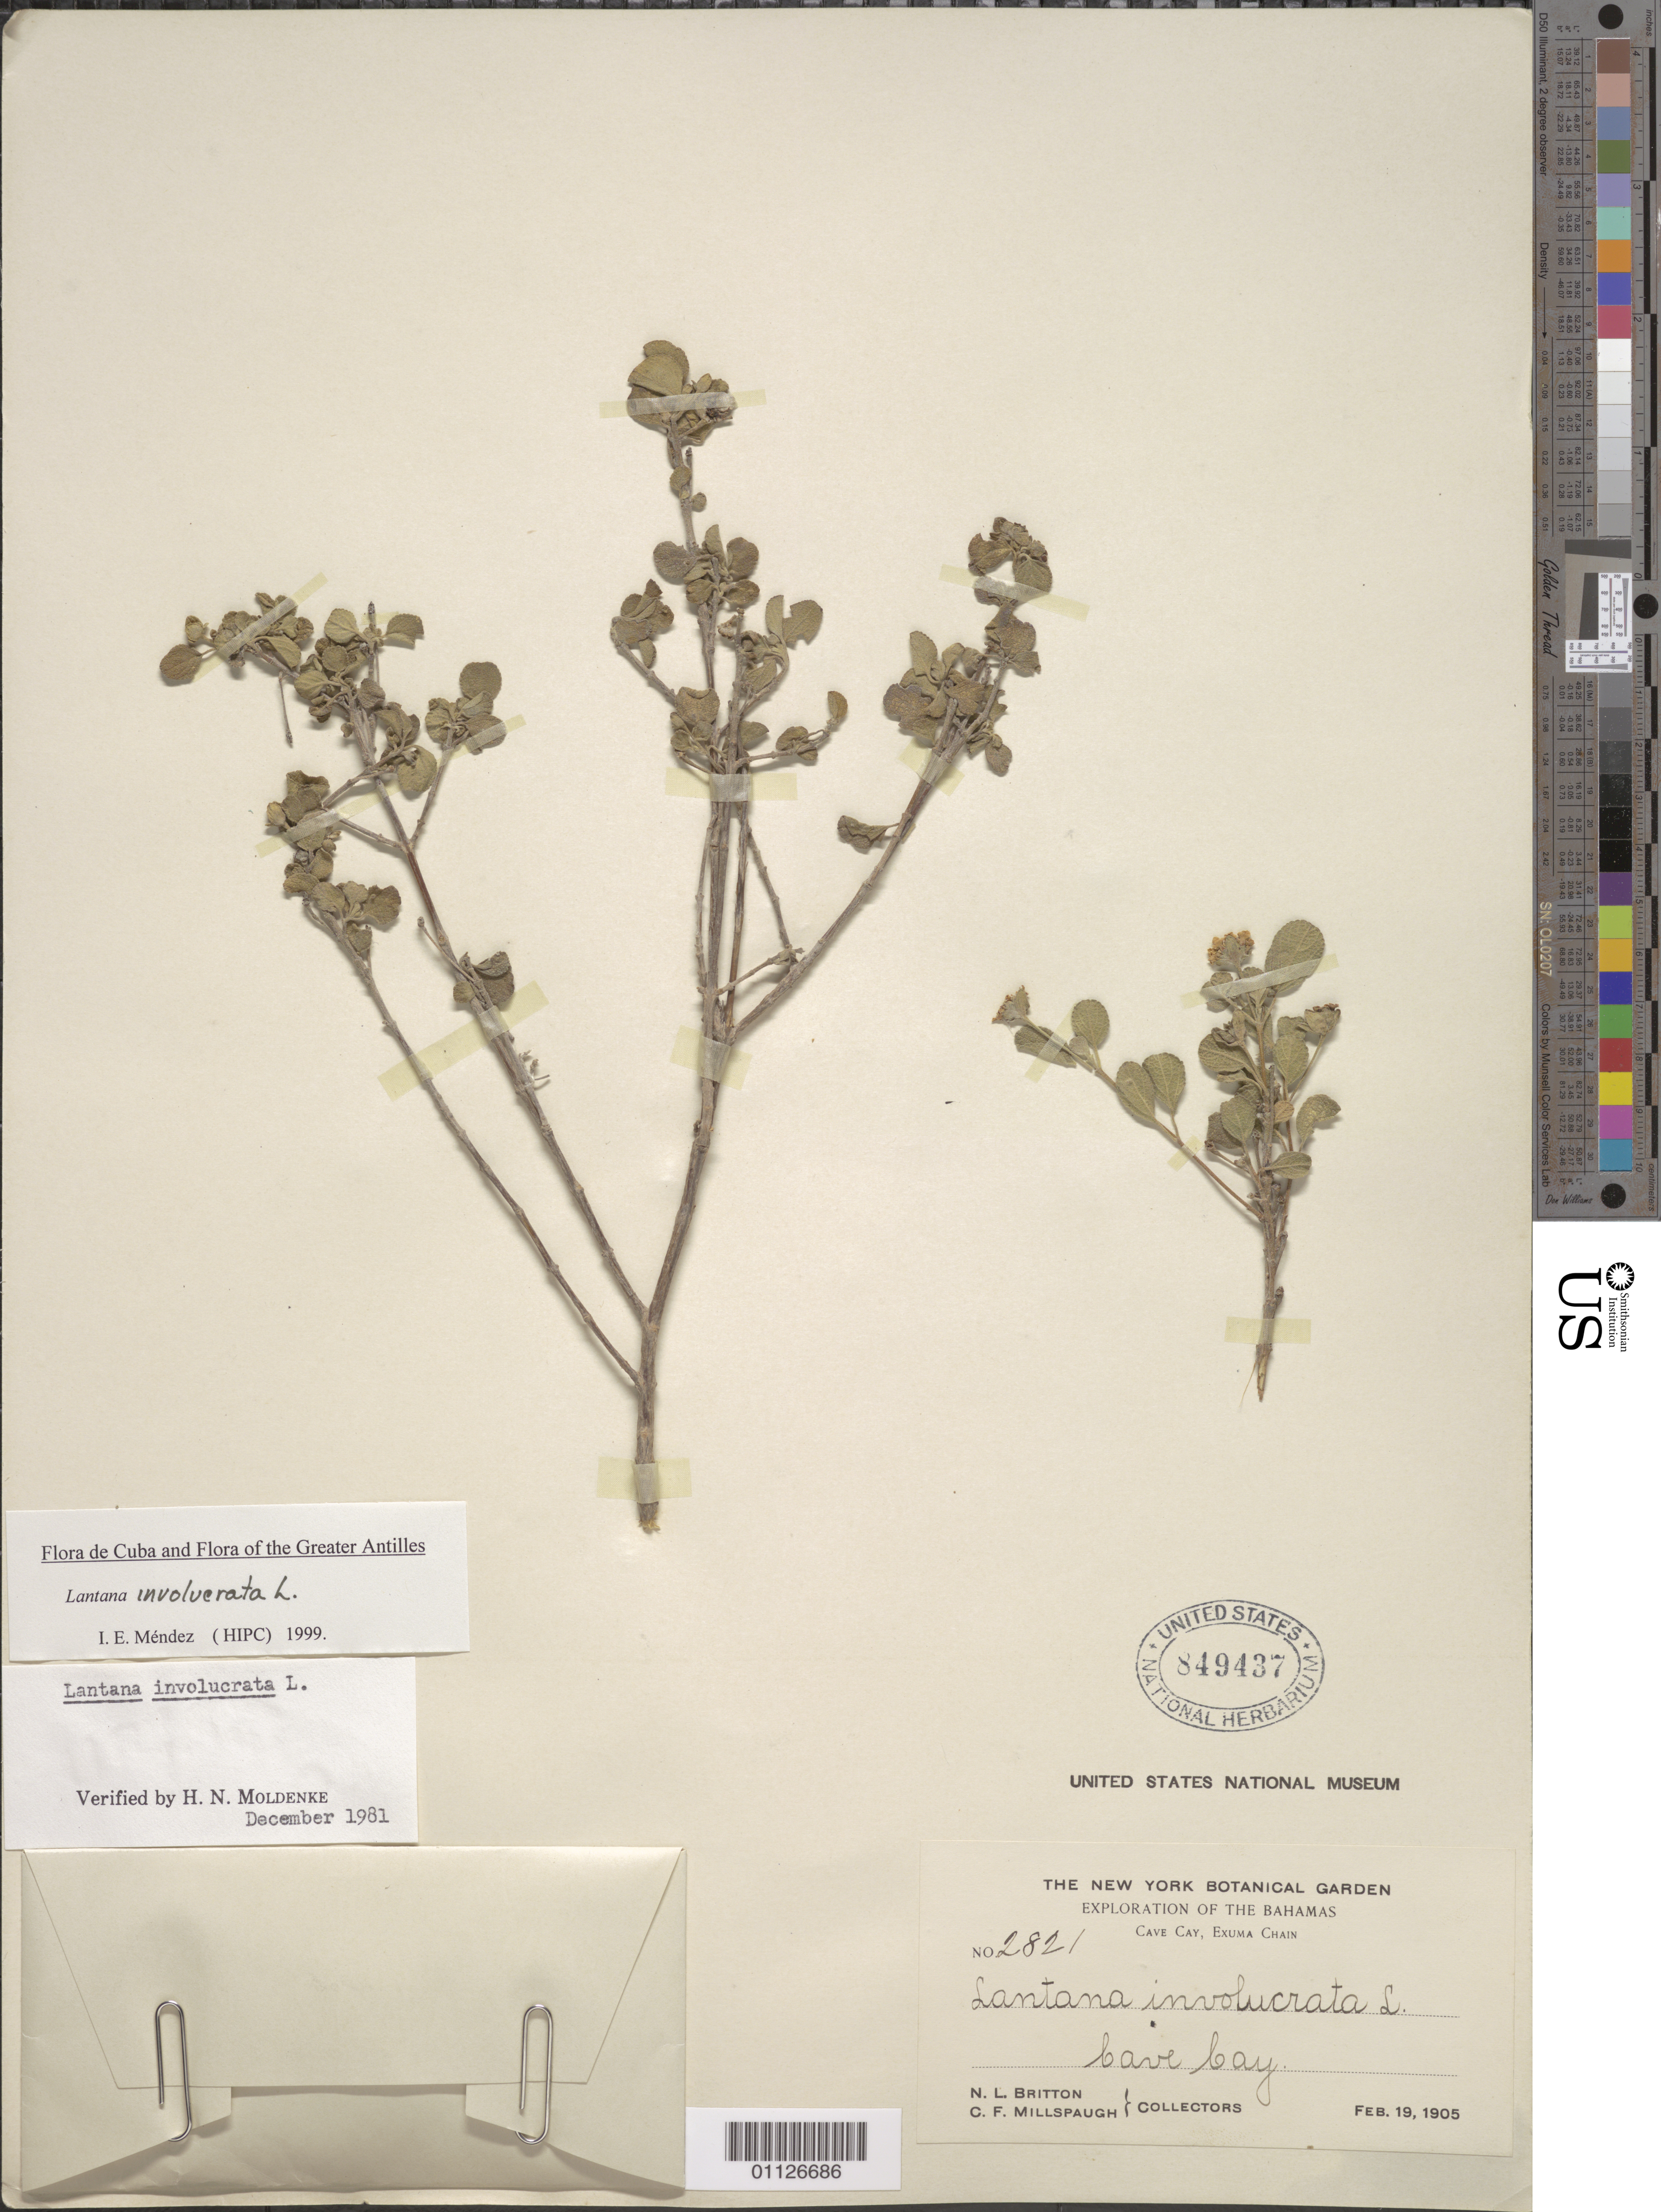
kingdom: Plantae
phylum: Tracheophyta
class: Magnoliopsida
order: Lamiales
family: Verbenaceae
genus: Lantana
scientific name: Lantana involucrata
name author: L.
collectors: N. Britton & C. F. Millspaugh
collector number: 2821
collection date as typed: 19 Feb 1905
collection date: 1905-02-19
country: Bahamas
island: Exuma Chain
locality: Cave Cay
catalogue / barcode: US 849437